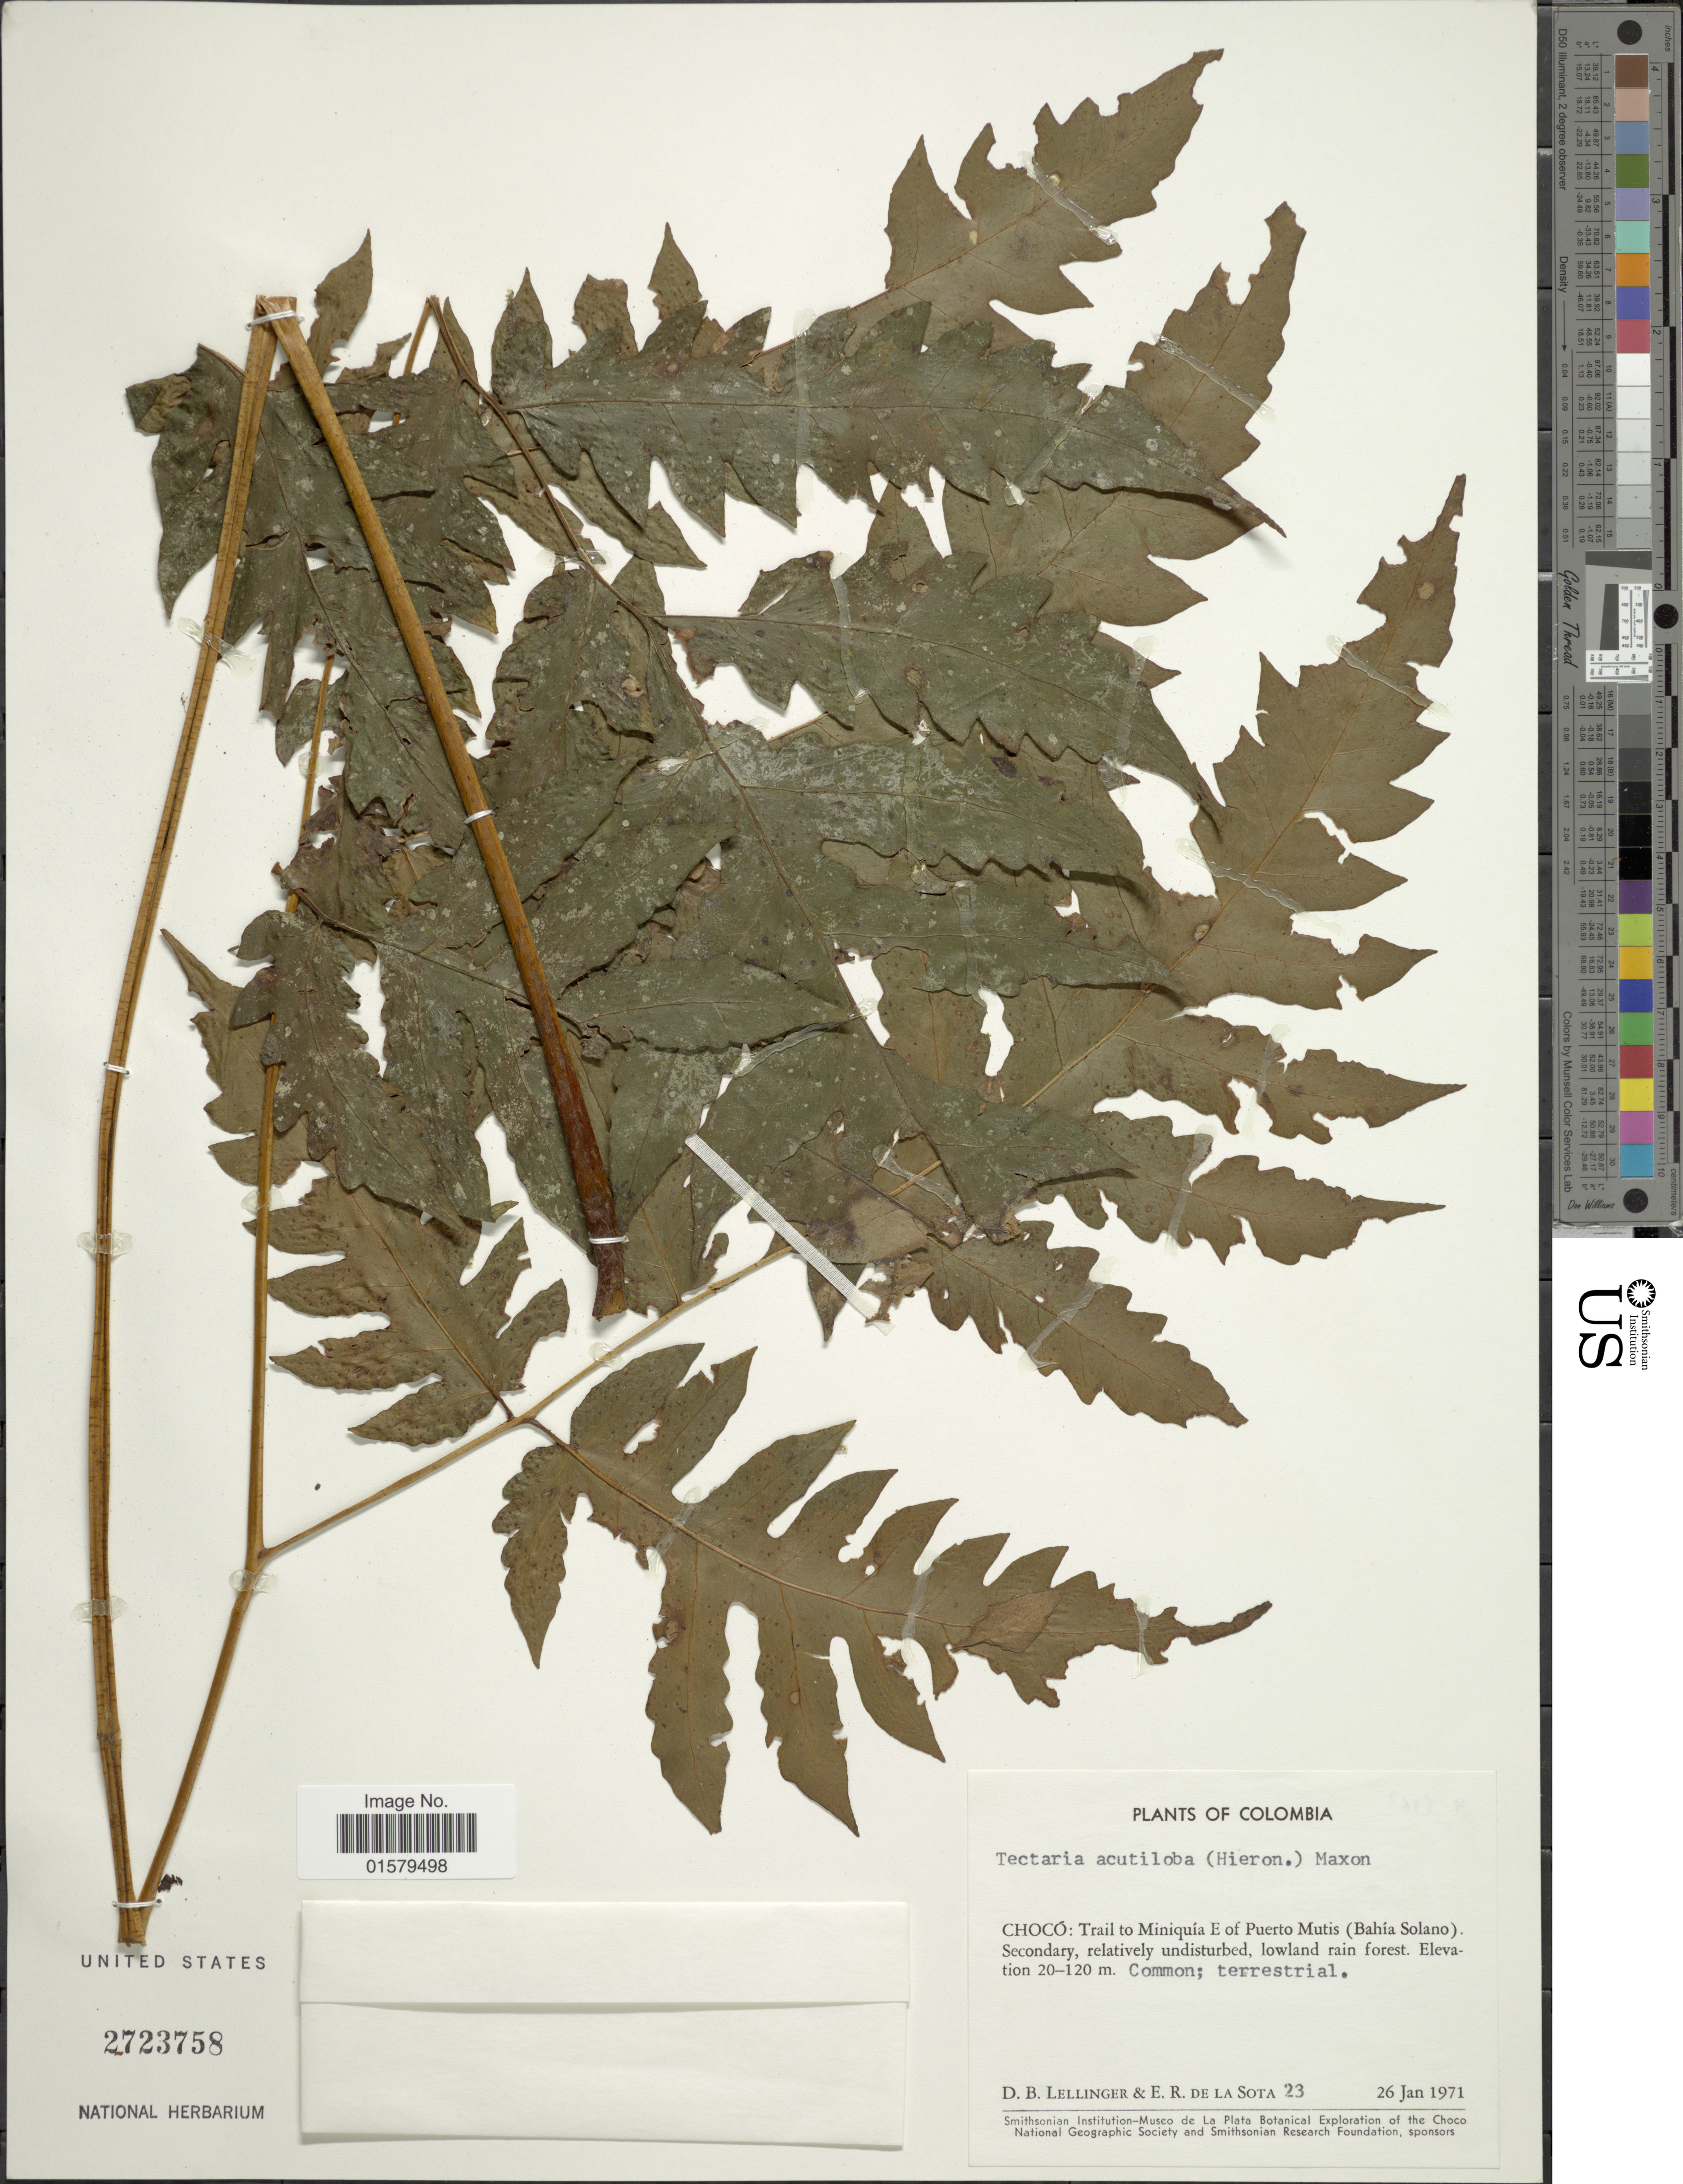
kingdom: Plantae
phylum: Tracheophyta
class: Polypodiopsida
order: Polypodiales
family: Tectariaceae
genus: Tectaria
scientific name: Tectaria acutiloba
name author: (Hieron.) Maxon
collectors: D. B. Lellinger & E. R. de la Sota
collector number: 23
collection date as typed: Transcribed d/m/y: 26/1/17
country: Colombia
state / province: Chocó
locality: Trail to Miniquia E of Puerto Mutis (Bahia Solano) Secondary, relatively undisturbed, lowland rain forest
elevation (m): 20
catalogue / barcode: US 2723758